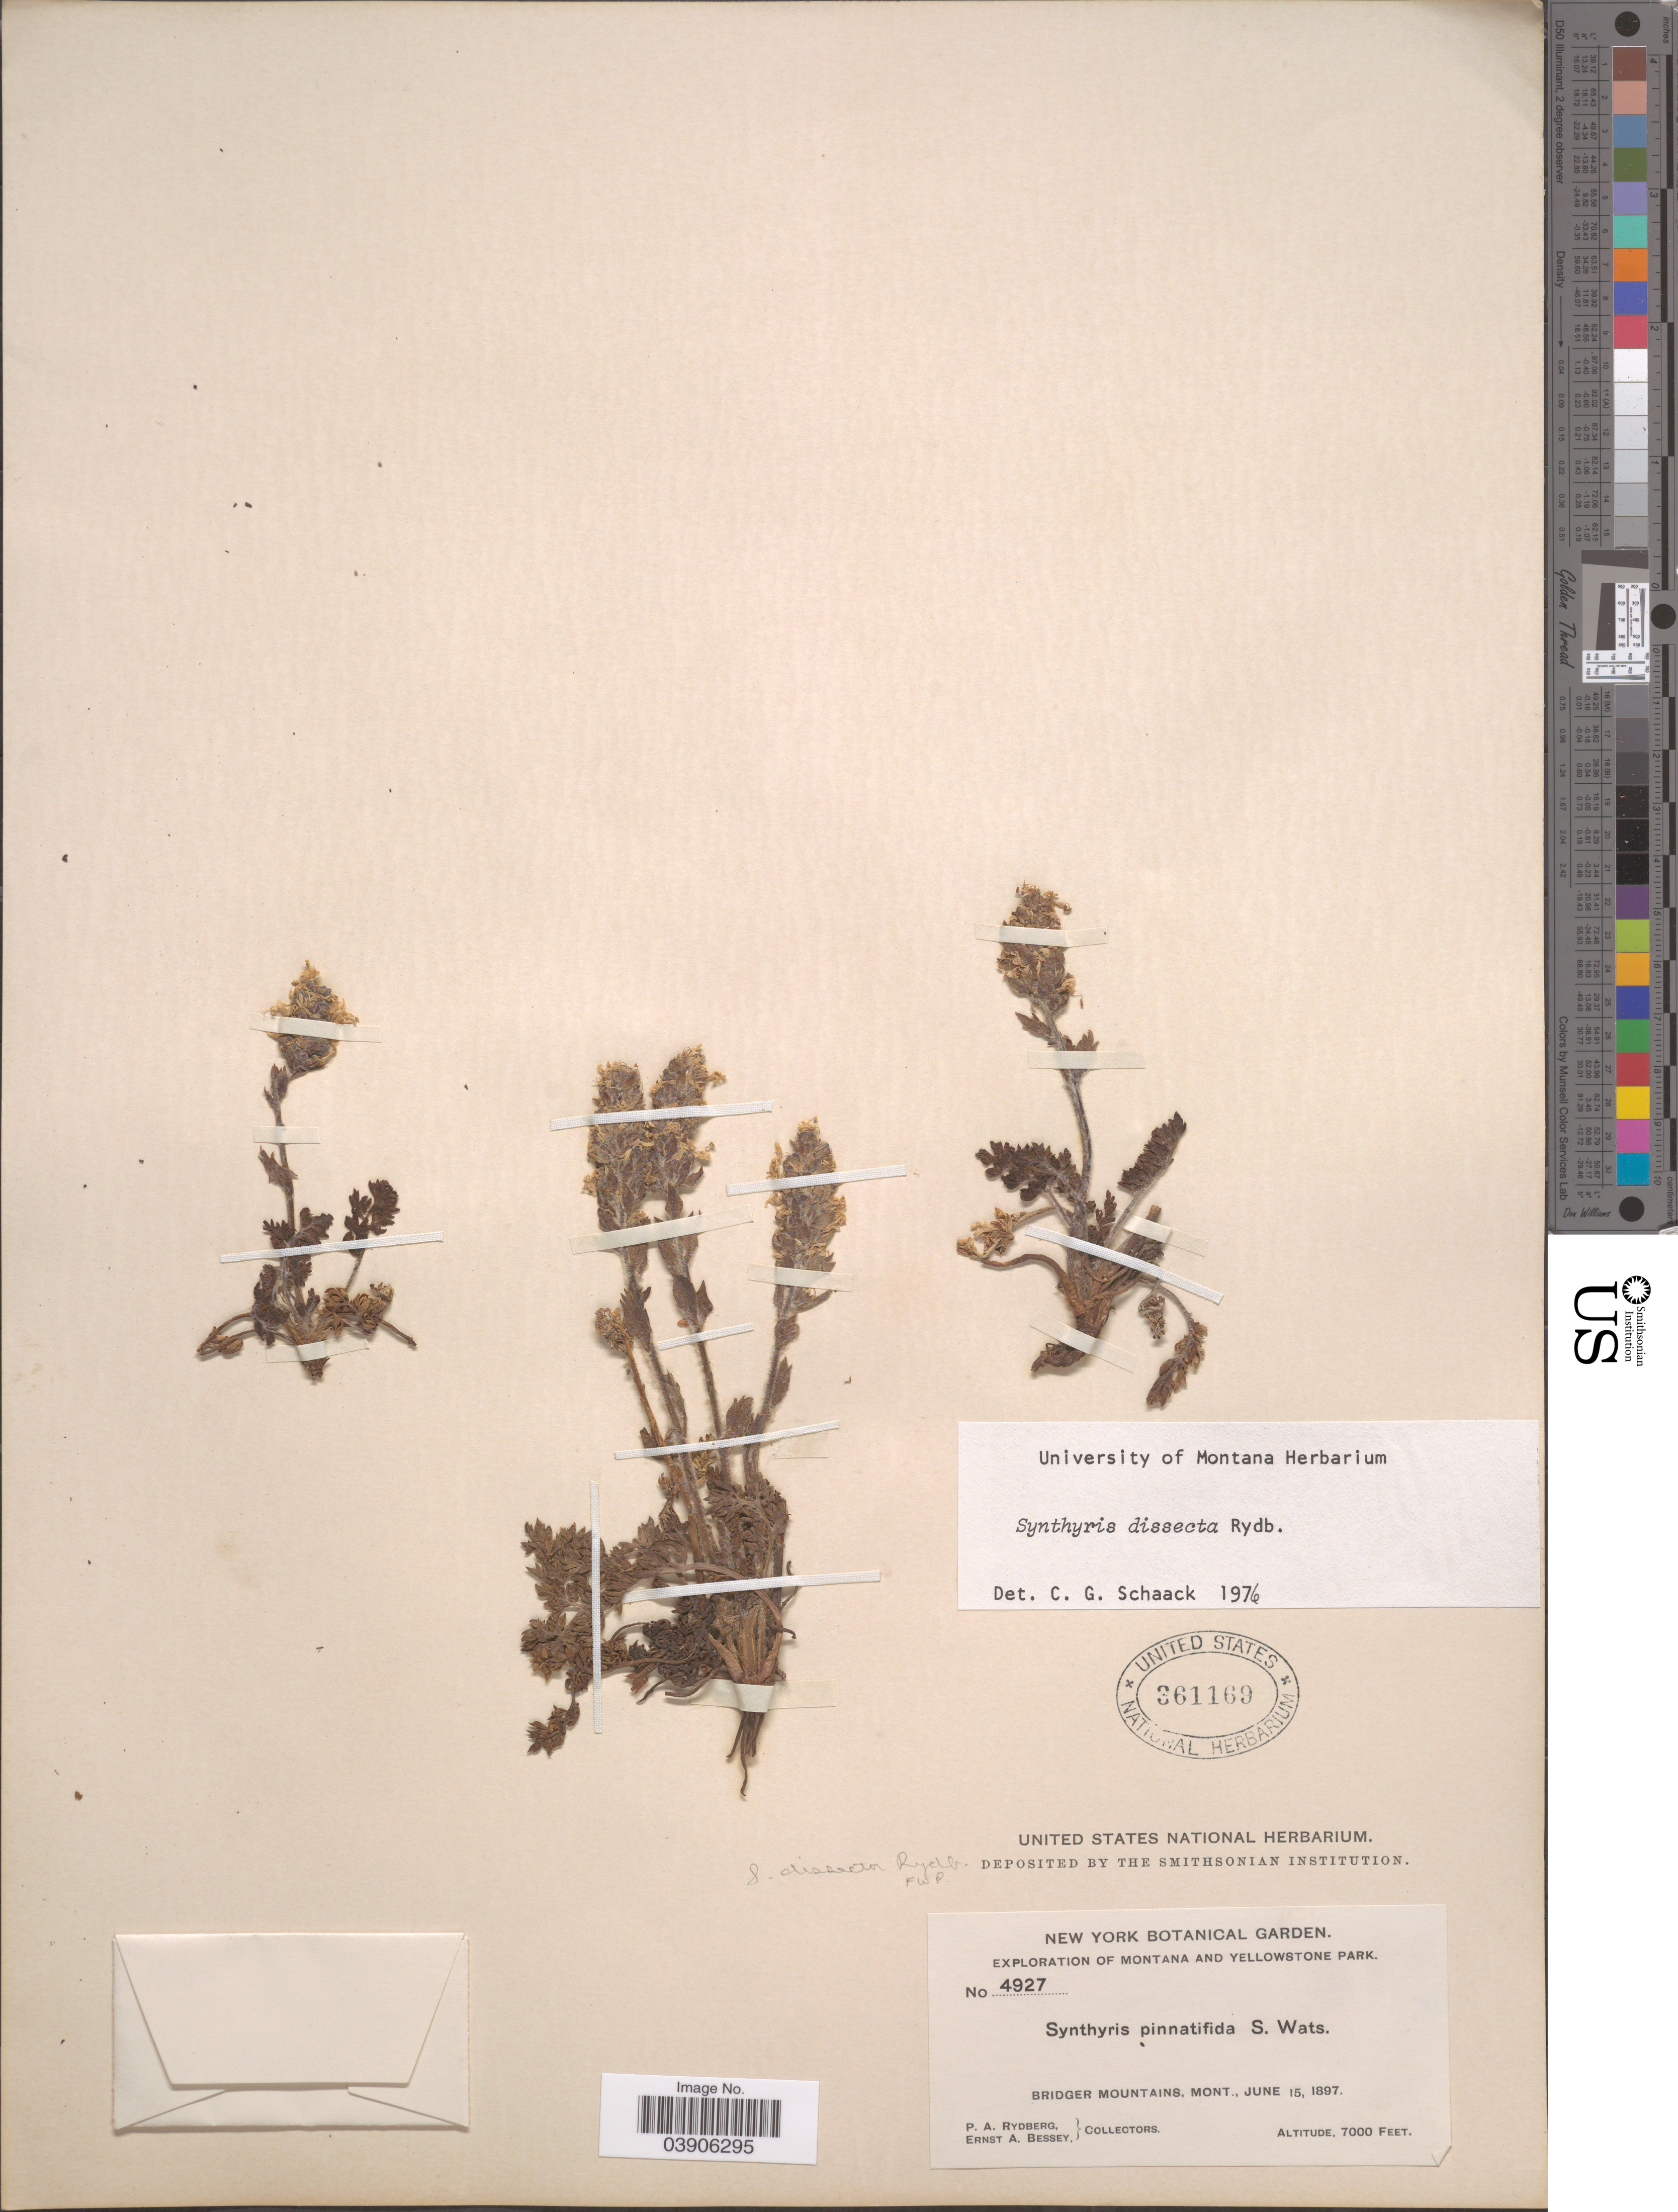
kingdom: Plantae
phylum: Tracheophyta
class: Magnoliopsida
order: Lamiales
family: Plantaginaceae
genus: Synthyris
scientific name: Synthyris dissecta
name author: Rydb.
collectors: P. A. Rydberg & E. A. Bessey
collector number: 4927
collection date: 1897-06-15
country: United States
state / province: Montana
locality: Yellowstone Park. Bridger Mountains.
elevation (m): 2134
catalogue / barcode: US 361169